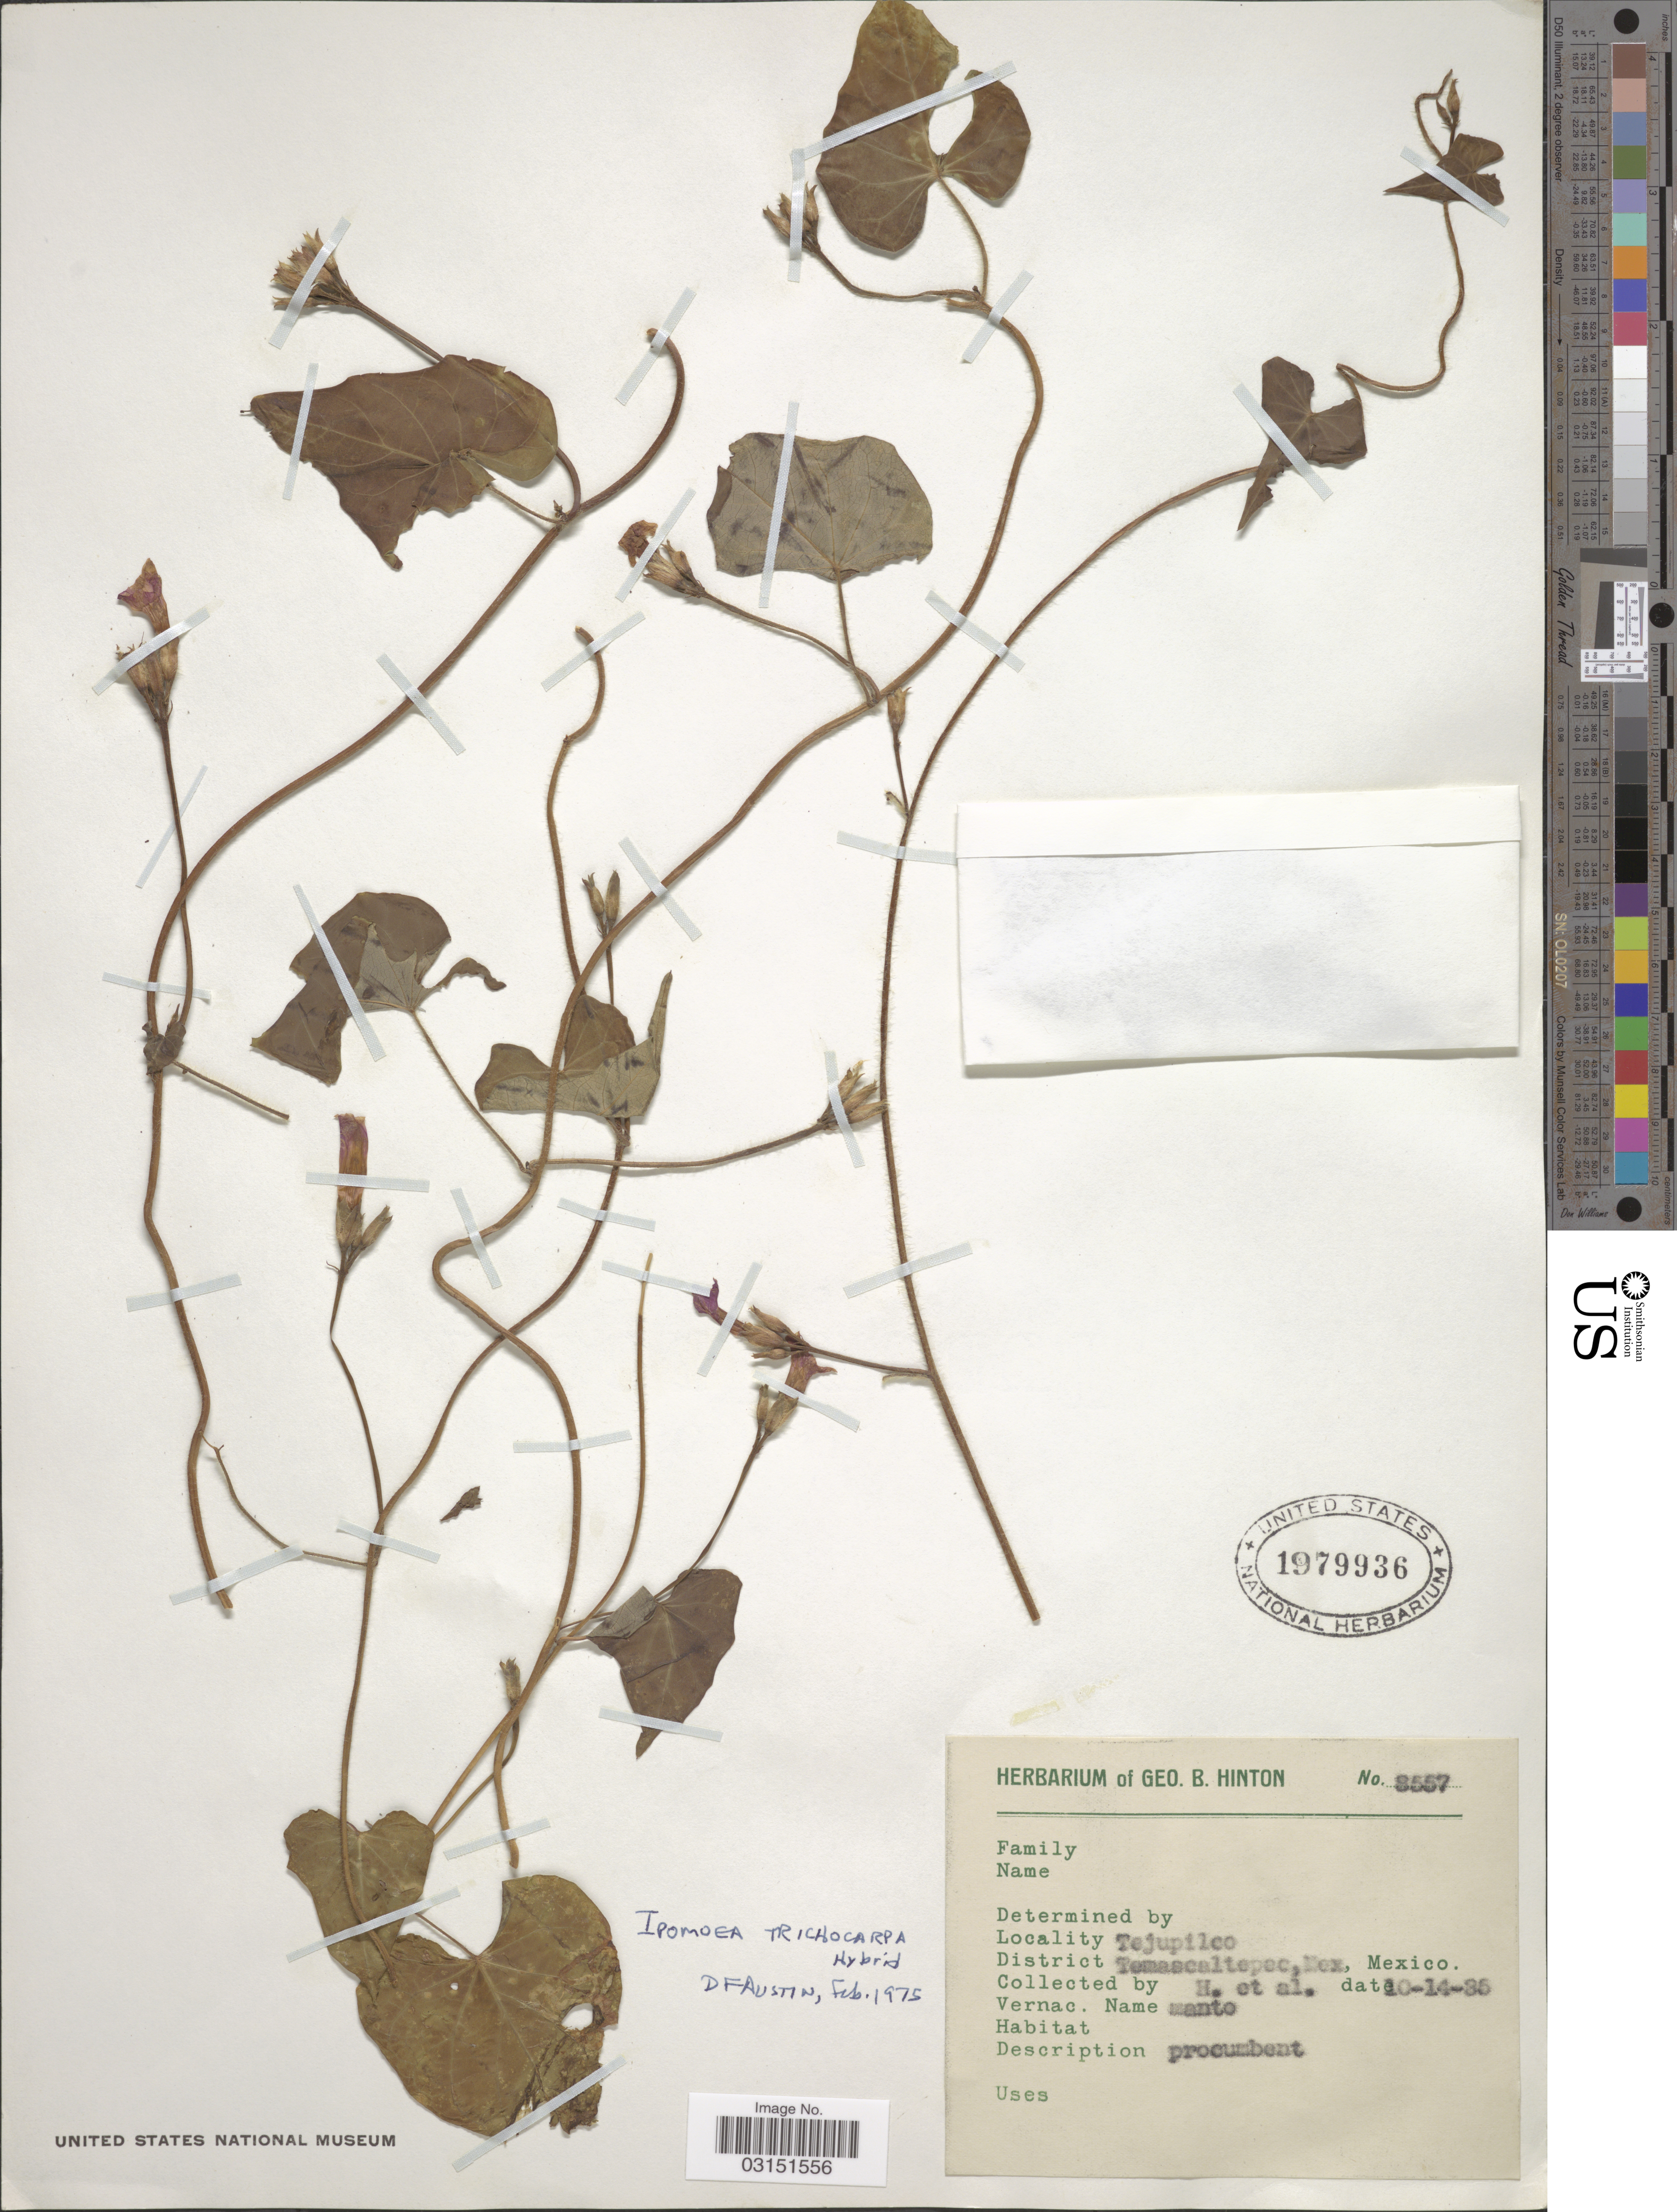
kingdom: Plantae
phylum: Tracheophyta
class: Magnoliopsida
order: Solanales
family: Convolvulaceae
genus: Ipomoea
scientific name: Ipomoea trichocarpa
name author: Elliott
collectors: G. B. Hinton & et al.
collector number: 8557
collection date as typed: Transcribed d/m/y: 14/10/35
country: Mexico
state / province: México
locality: Tejupilco. District Temascaltepec.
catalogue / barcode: US 1979936